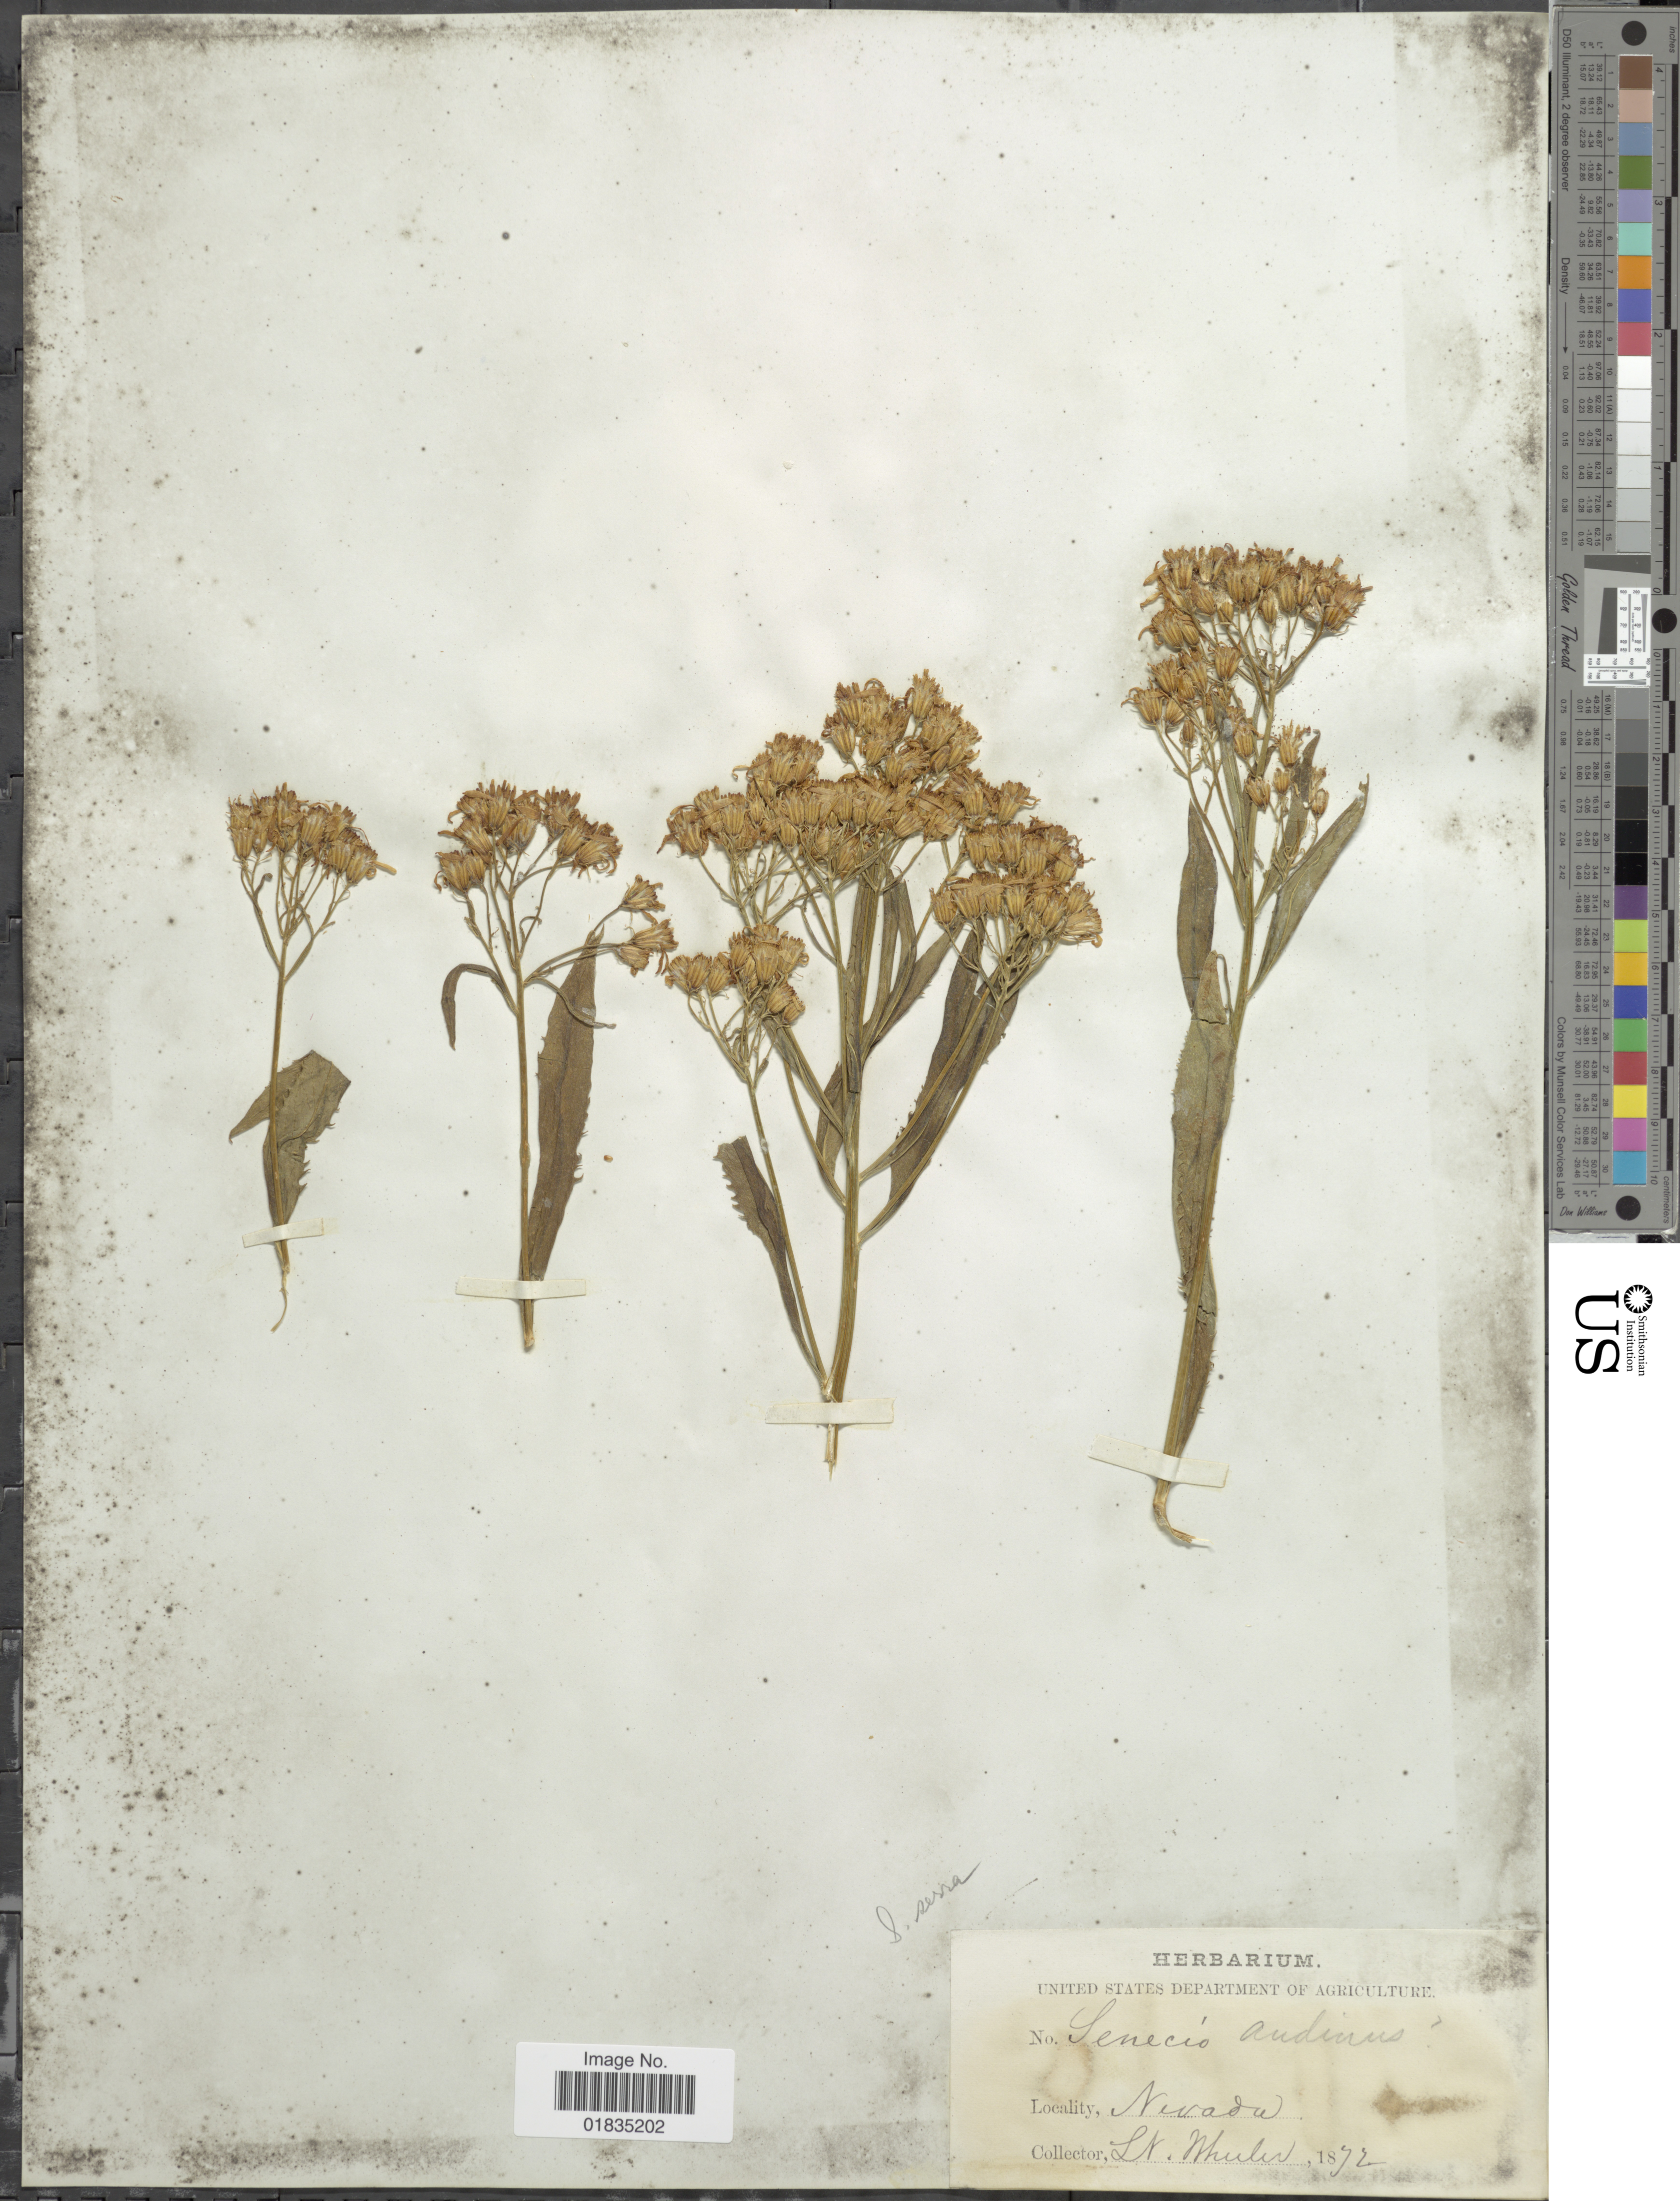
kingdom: Plantae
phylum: Tracheophyta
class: Magnoliopsida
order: Asterales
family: Asteraceae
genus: Senecio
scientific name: Senecio serra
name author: Hook.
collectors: L. Wheeler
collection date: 1872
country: United States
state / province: Nevada